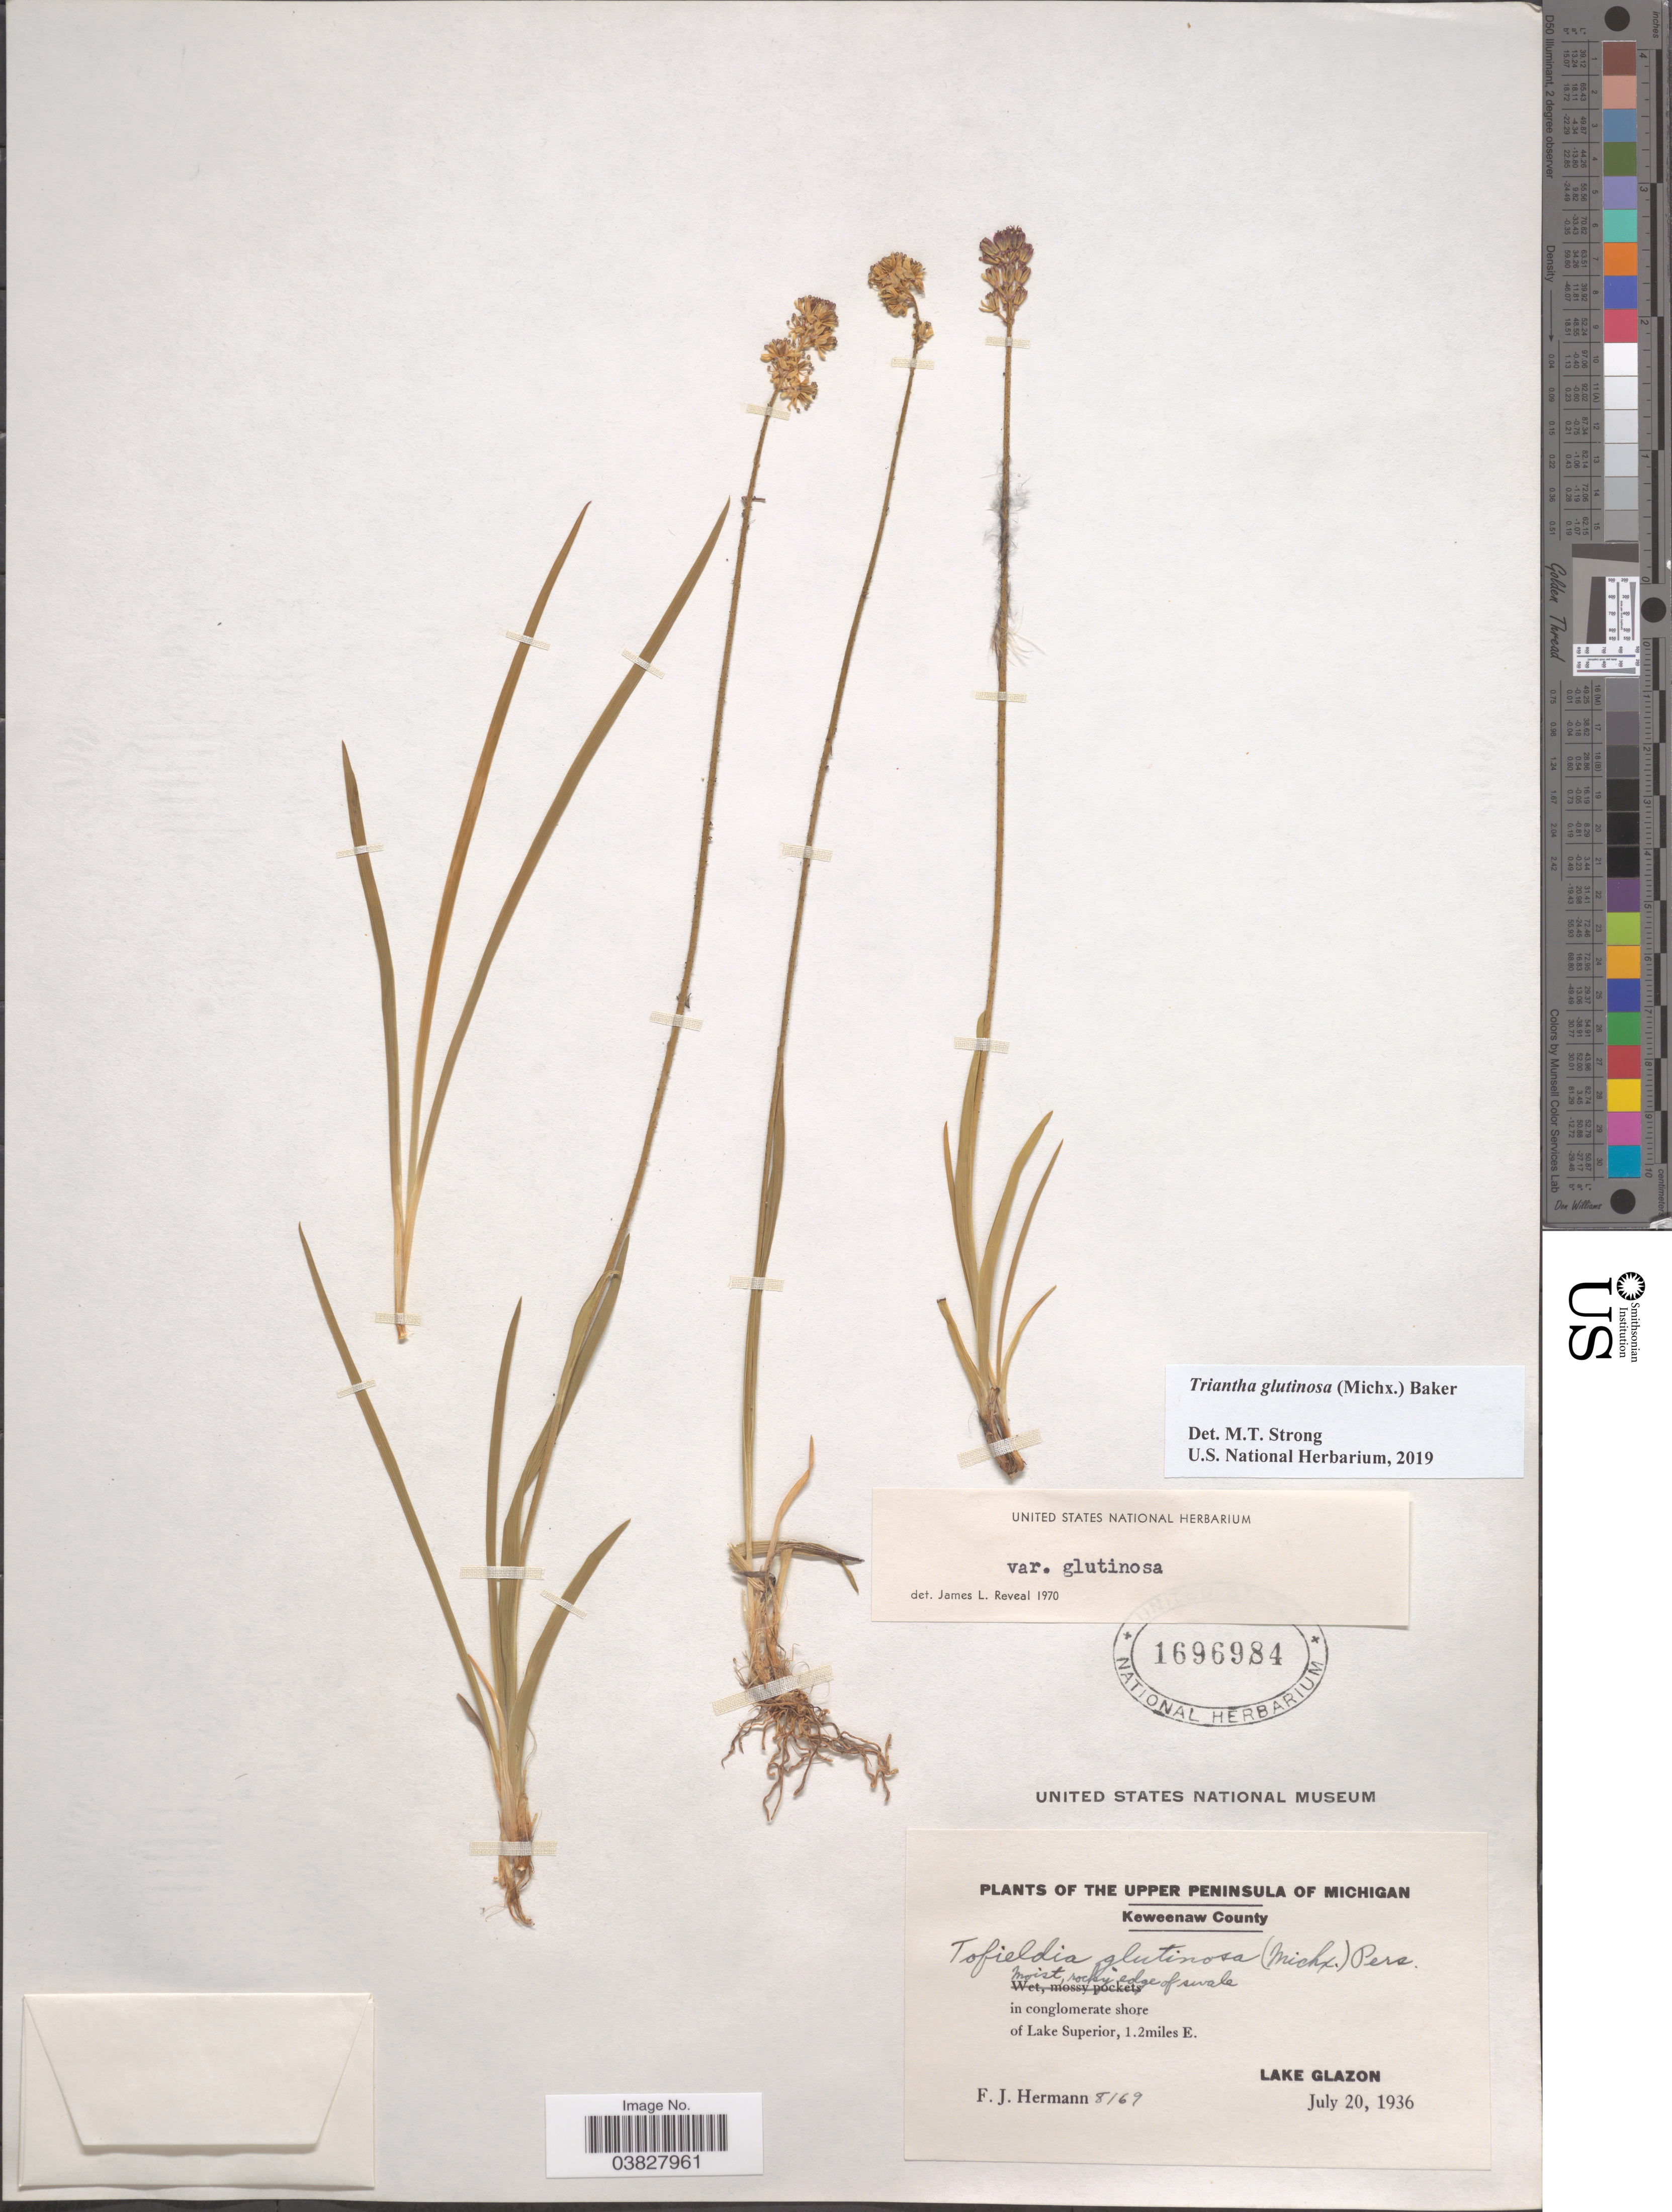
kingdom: Plantae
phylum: Tracheophyta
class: Liliopsida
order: Alismatales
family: Tofieldiaceae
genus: Triantha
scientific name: Triantha glutinosa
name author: (Michx.) Baker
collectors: F. J. Hermann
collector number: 8169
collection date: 1936-07-20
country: United States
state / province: Michigan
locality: The Upper Peninsula of Michigan. Keweenaw County. In conglomerate shore of Lake Superior, 1.2miles E. Lake Glazon.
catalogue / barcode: US 1696984